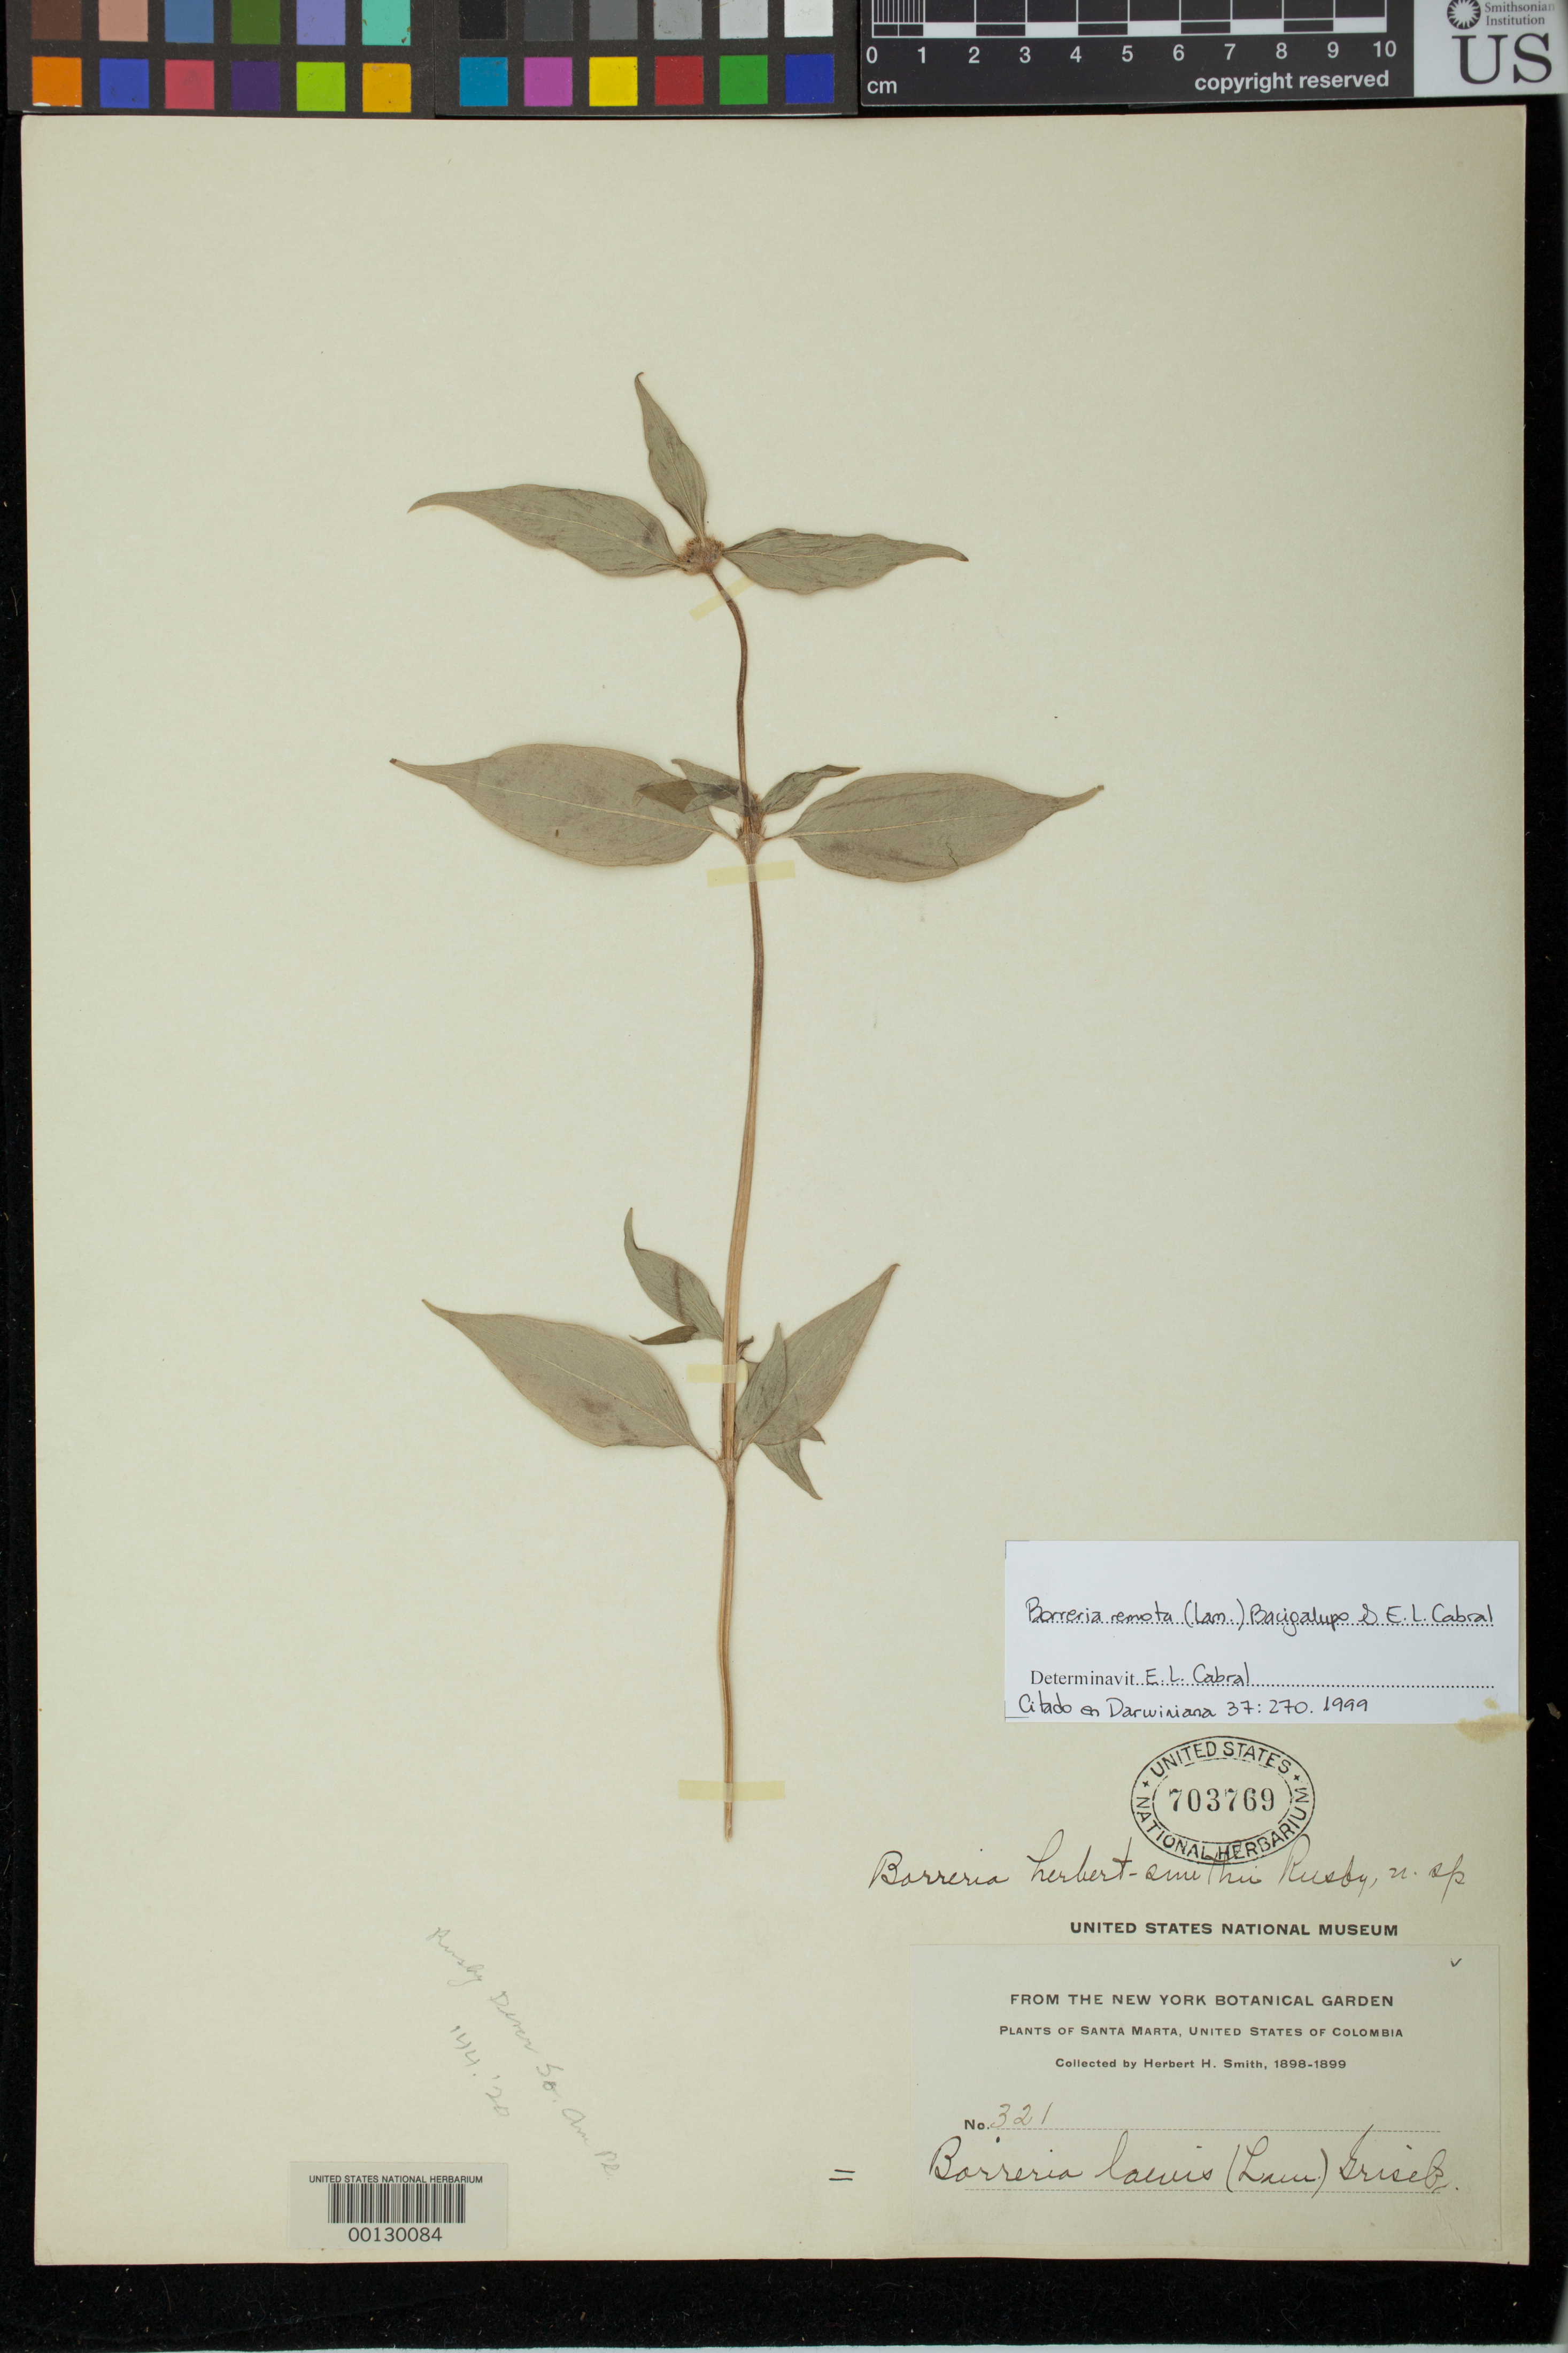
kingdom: Plantae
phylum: Tracheophyta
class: Magnoliopsida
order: Gentianales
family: Rubiaceae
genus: Borreria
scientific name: Borreria herbert-smithii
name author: Rusby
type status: Isotype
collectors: Herbert H. Smith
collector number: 321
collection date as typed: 1898 to -- --- 1899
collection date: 1898/1899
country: Colombia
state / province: Magdalena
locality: Santa Marta.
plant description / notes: US specimen with minimal label data. Protologue, "Collected in Cuaco Mountains, 4,500 feet, April 27. (Herbert H. Smith, Colombia, No. 321)."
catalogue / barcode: US 703769